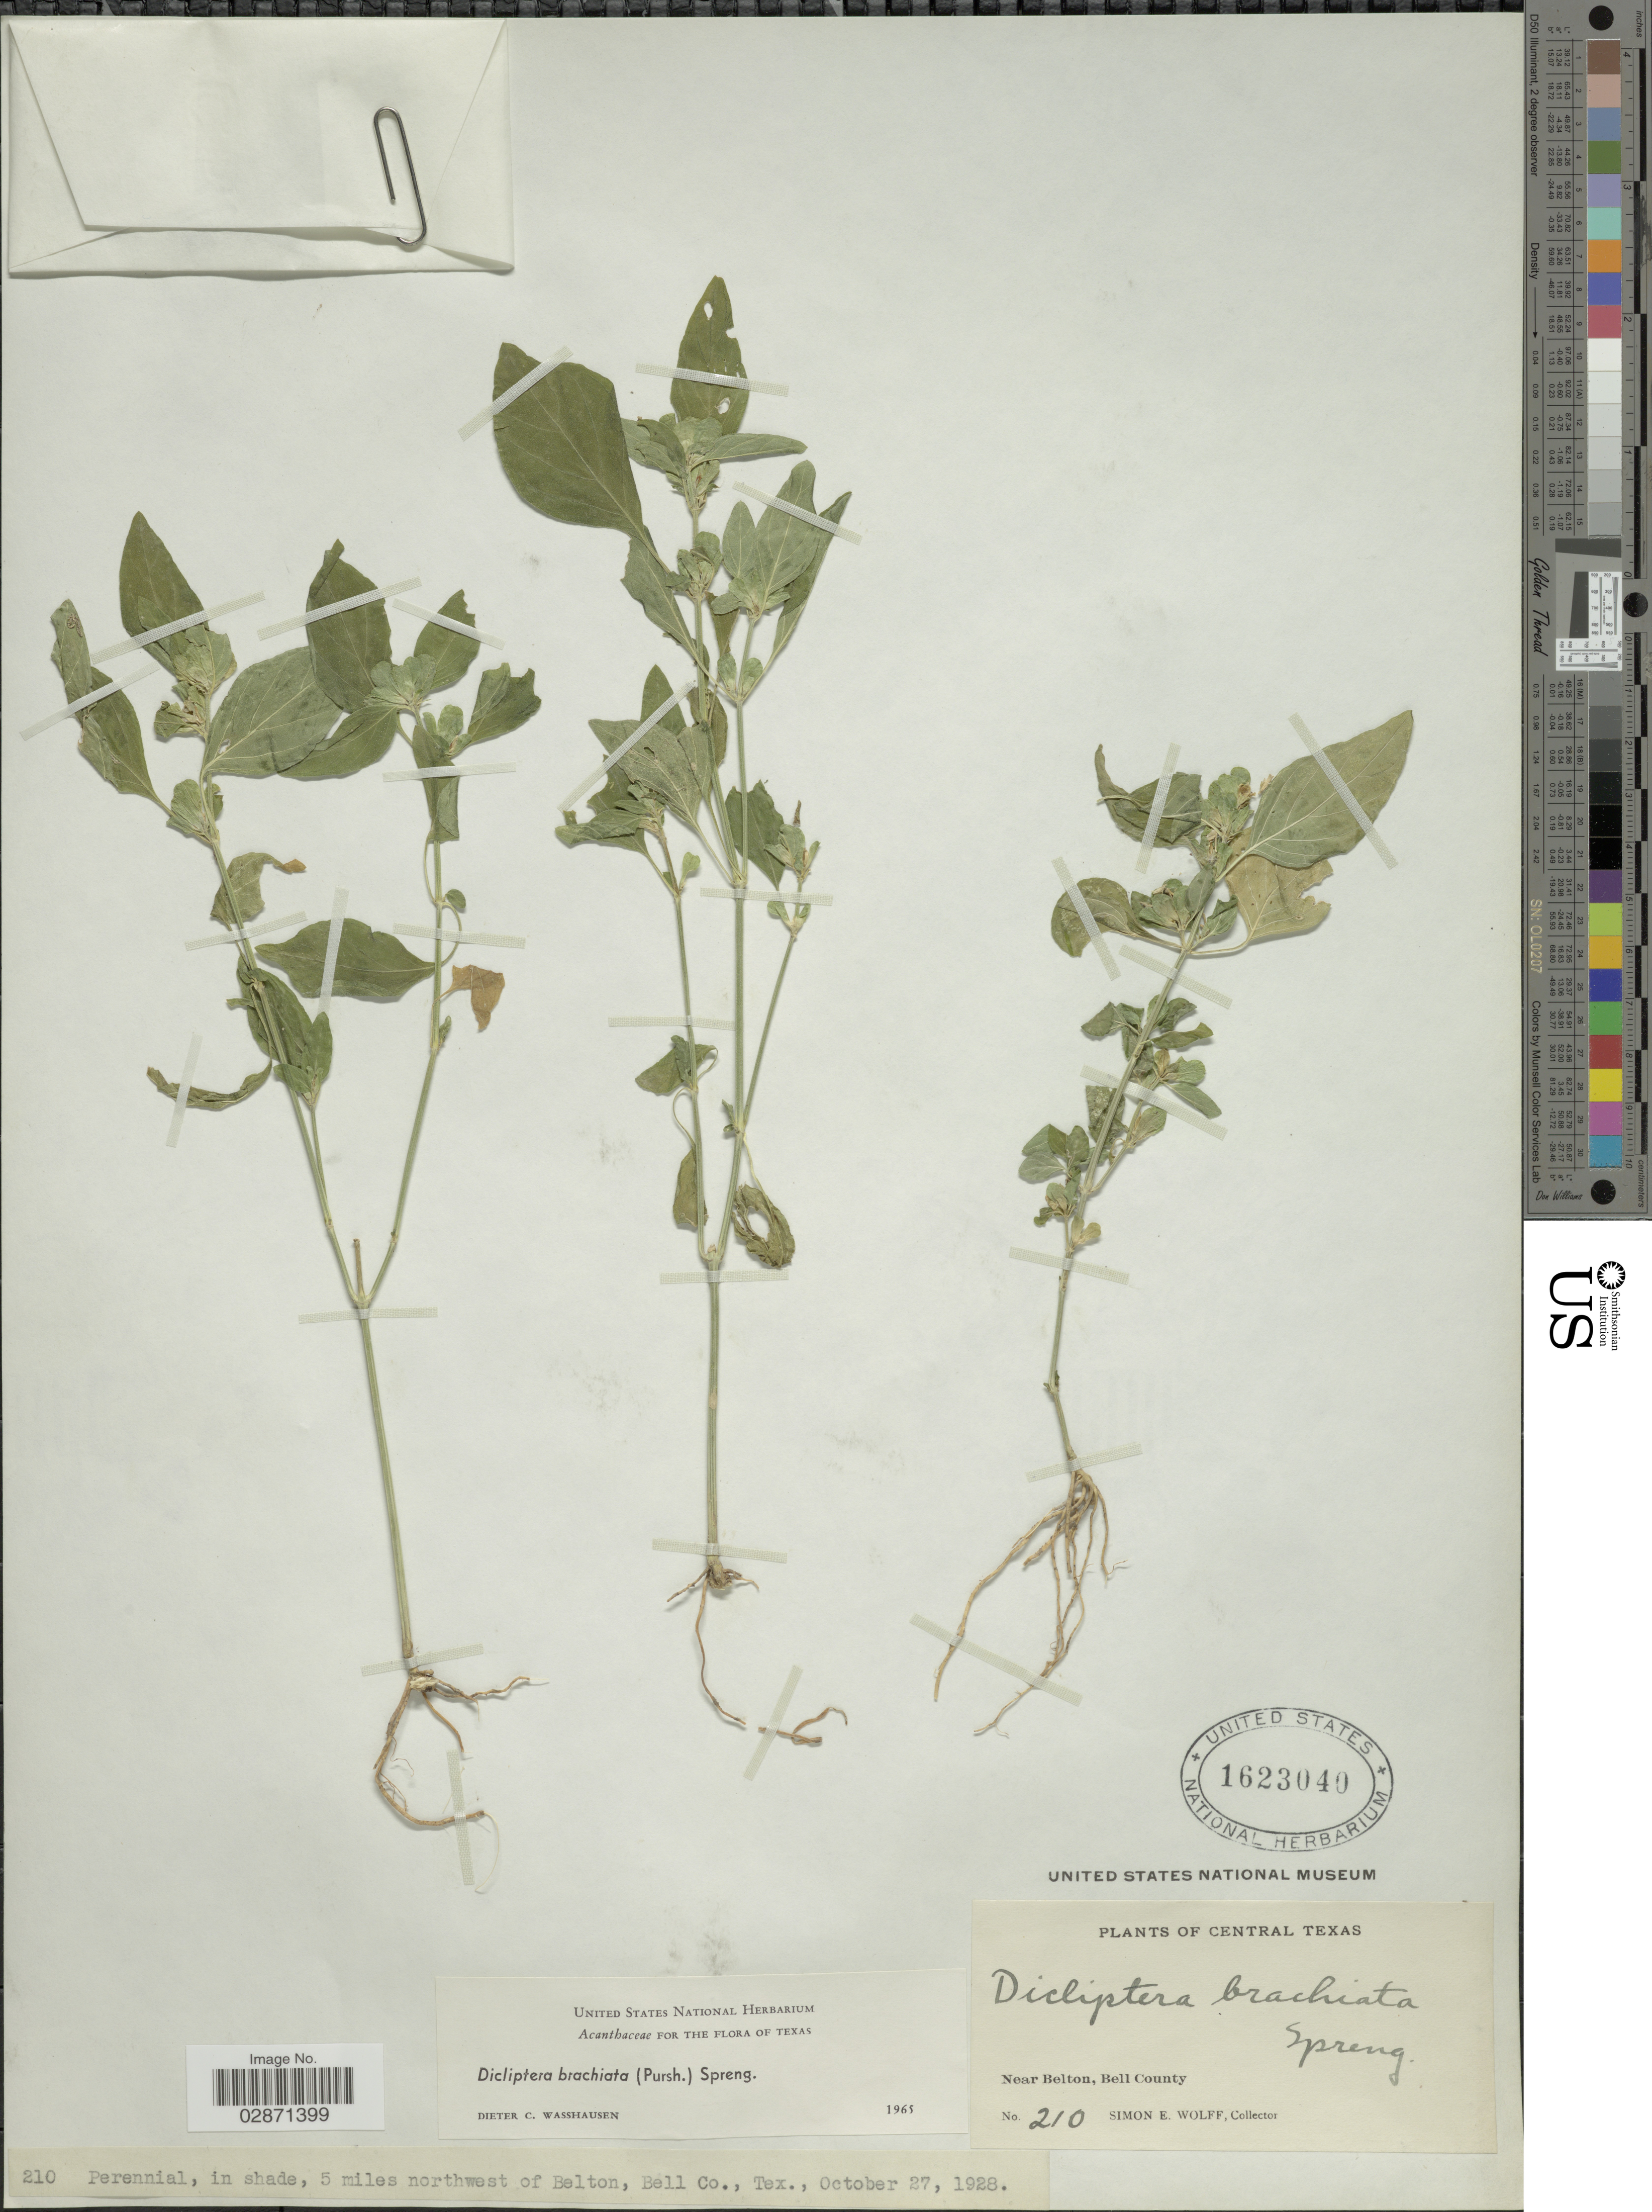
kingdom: Plantae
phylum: Tracheophyta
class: Magnoliopsida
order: Lamiales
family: Acanthaceae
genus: Dicliptera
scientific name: Dicliptera brachiata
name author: (Pursh) Spreng.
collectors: S. E. Wolff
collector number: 210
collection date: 1928-10-27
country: United States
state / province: Texas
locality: Central Texas. Near Belton, Bell County. 5 miles northwest of Belton, Bell Co.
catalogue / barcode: US 1623040